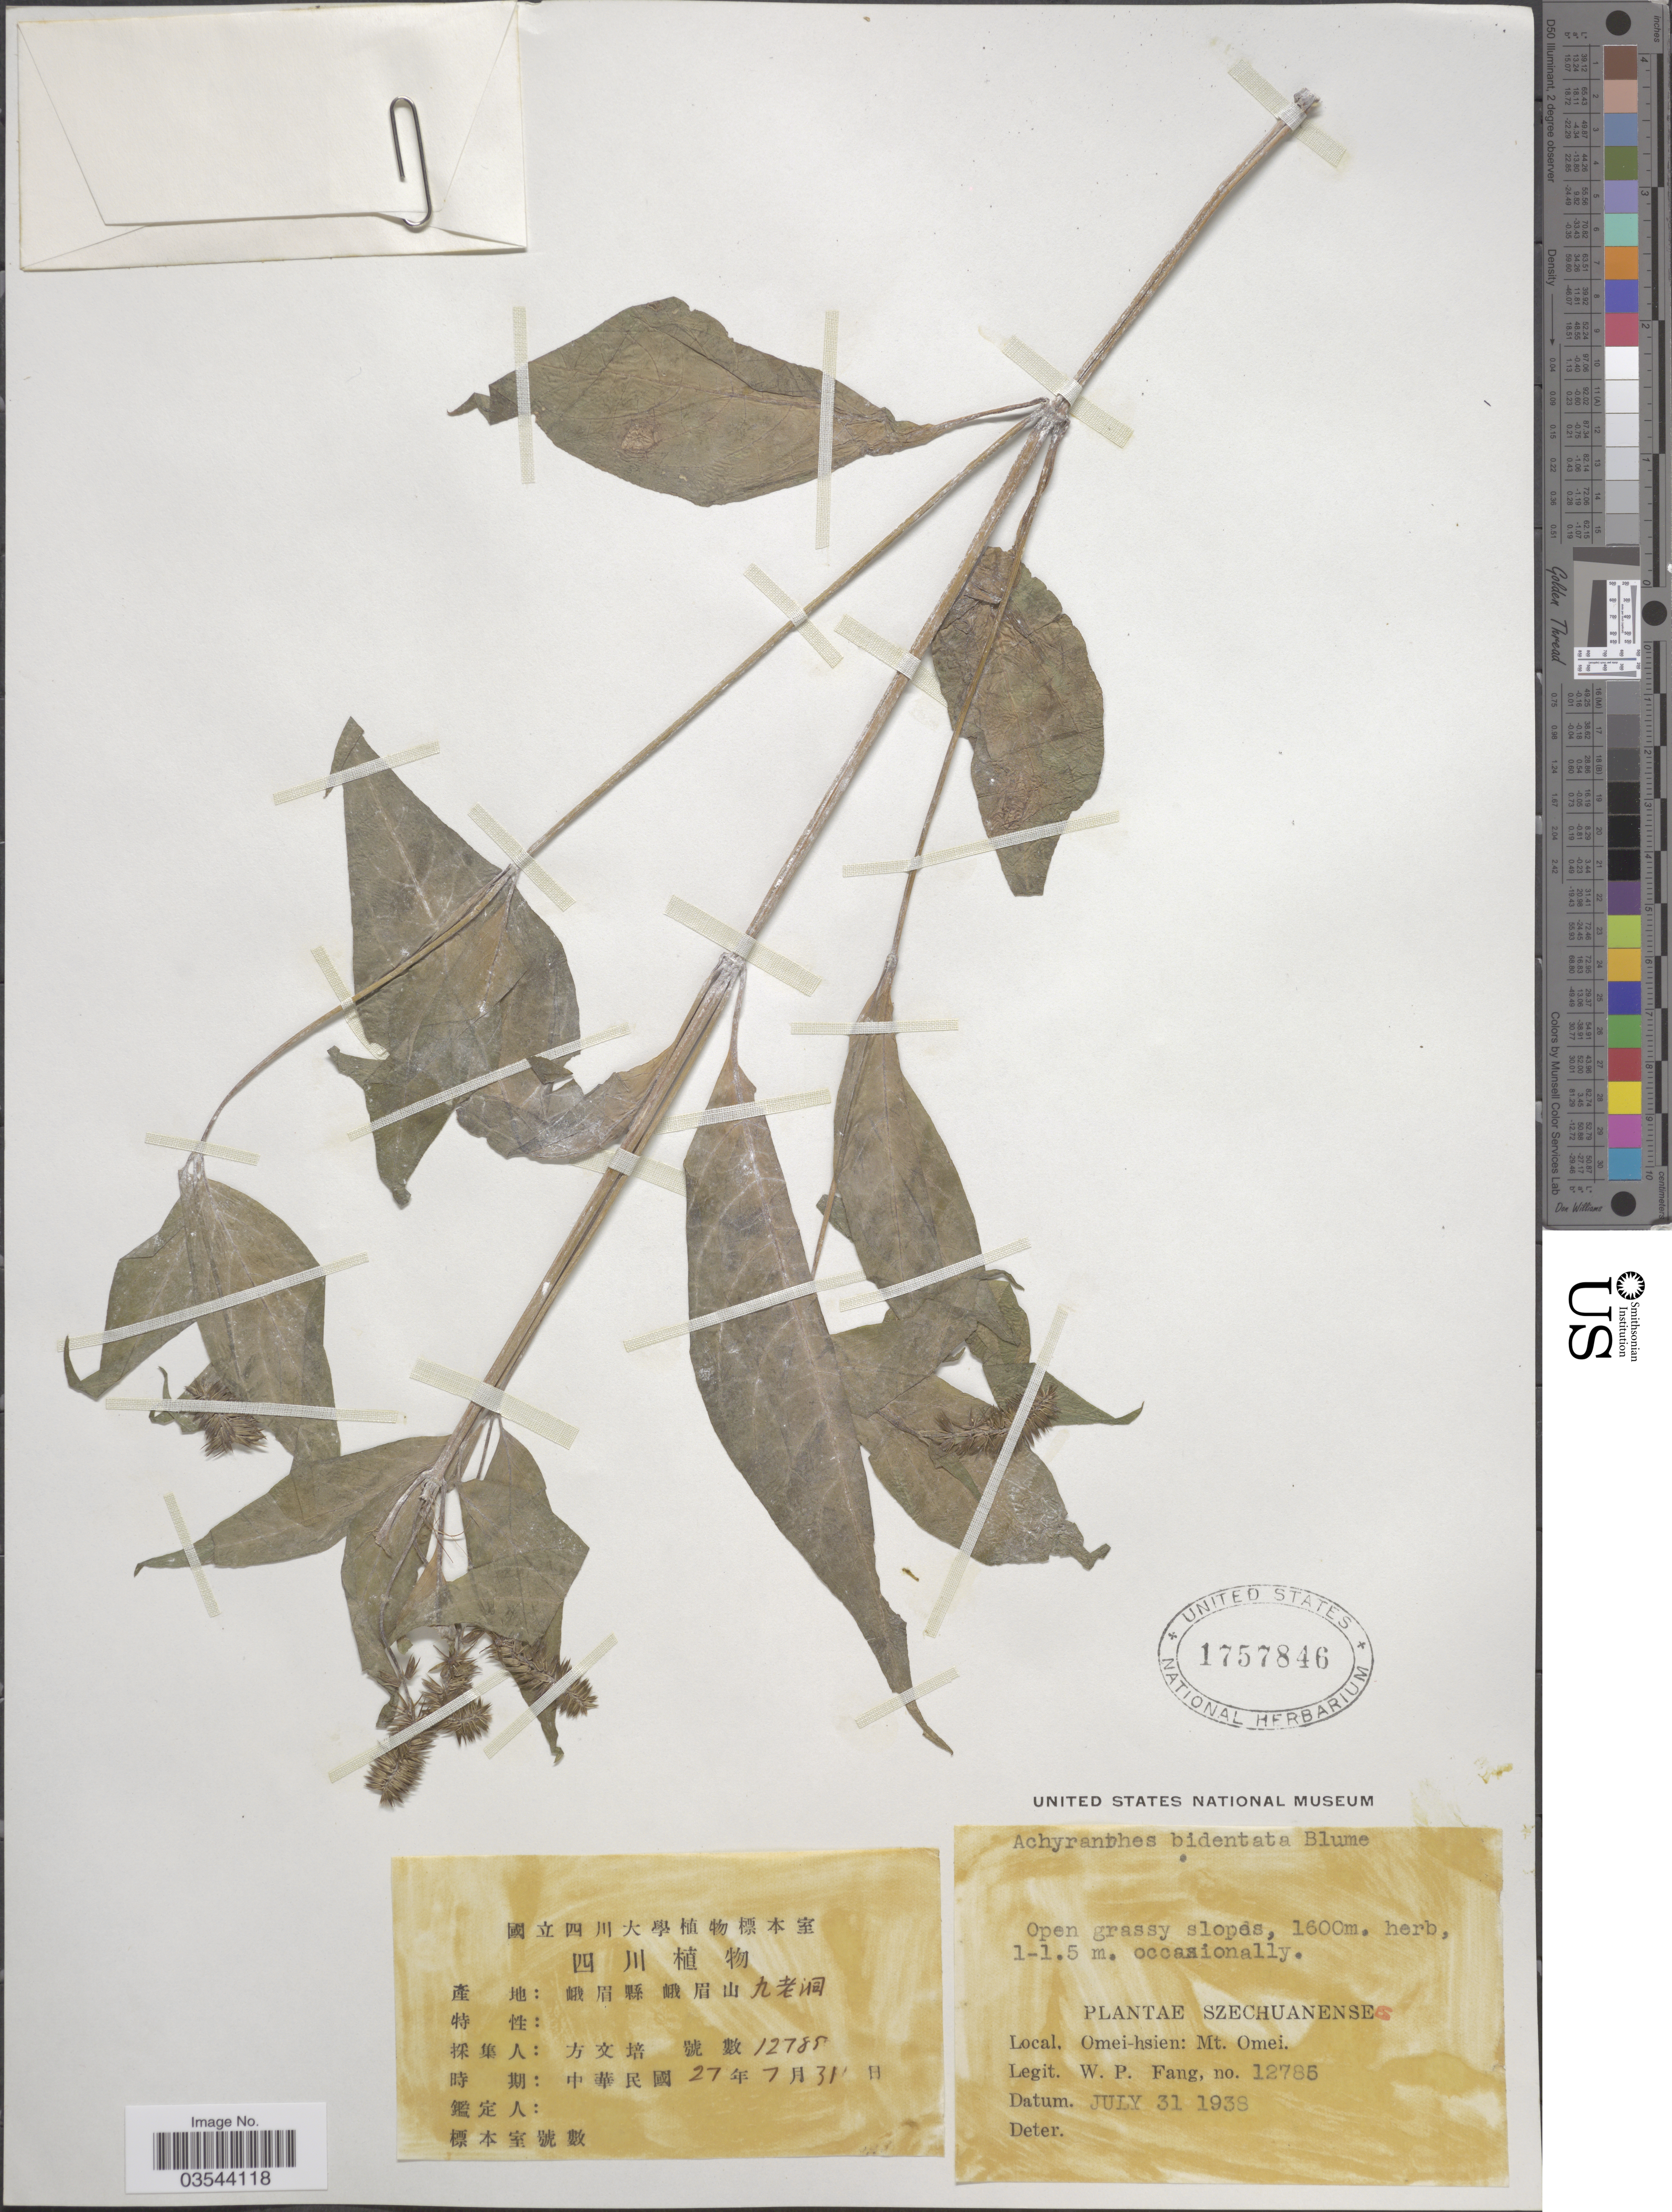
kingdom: Plantae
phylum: Tracheophyta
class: Magnoliopsida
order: Caryophyllales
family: Amaranthaceae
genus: Achyranthes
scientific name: Achyranthes bidentata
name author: Blume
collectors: W. P. Fang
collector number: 12785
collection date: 1938-07-31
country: China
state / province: Sichuan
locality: Szechuanenses. Omei-hsien: Mt. Omei.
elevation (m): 1600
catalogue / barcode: US 1757846